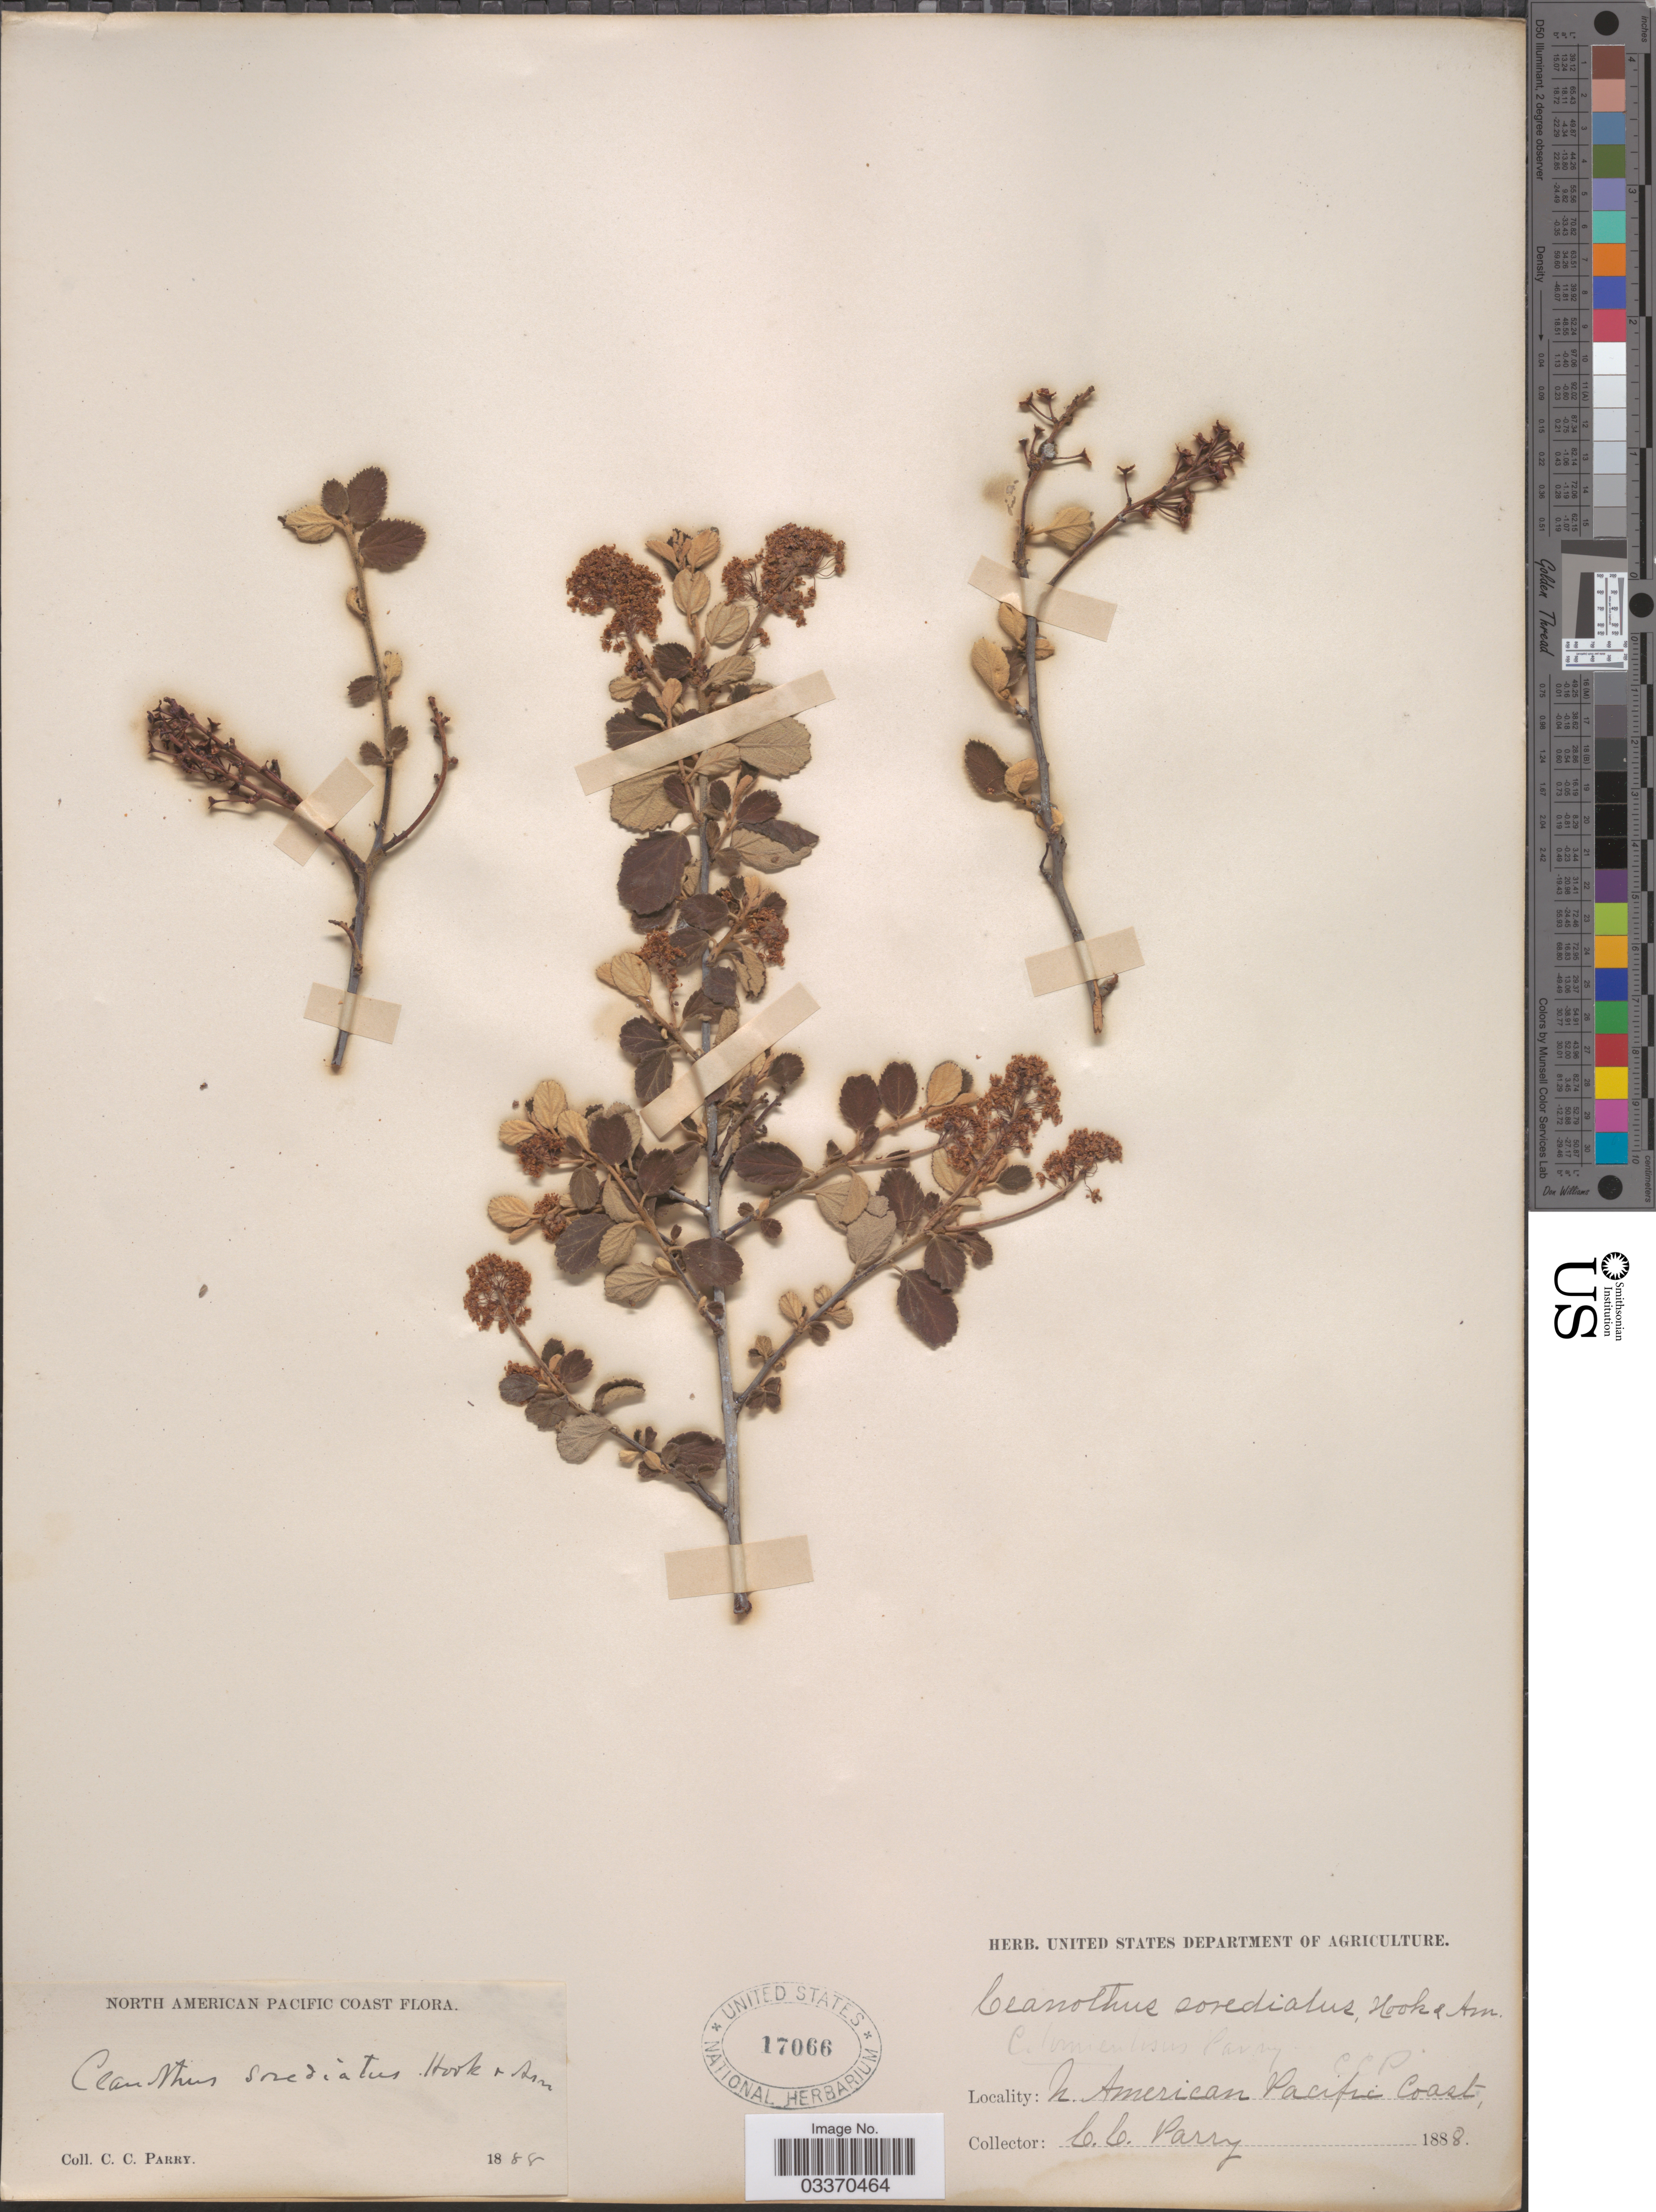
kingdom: Plantae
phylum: Tracheophyta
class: Magnoliopsida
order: Rosales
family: Rhamnaceae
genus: Ceanothus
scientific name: Ceanothus tomentosus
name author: Parry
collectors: C. C. Parry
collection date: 1888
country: United States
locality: North American Pacific Coast.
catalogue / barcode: US 17066